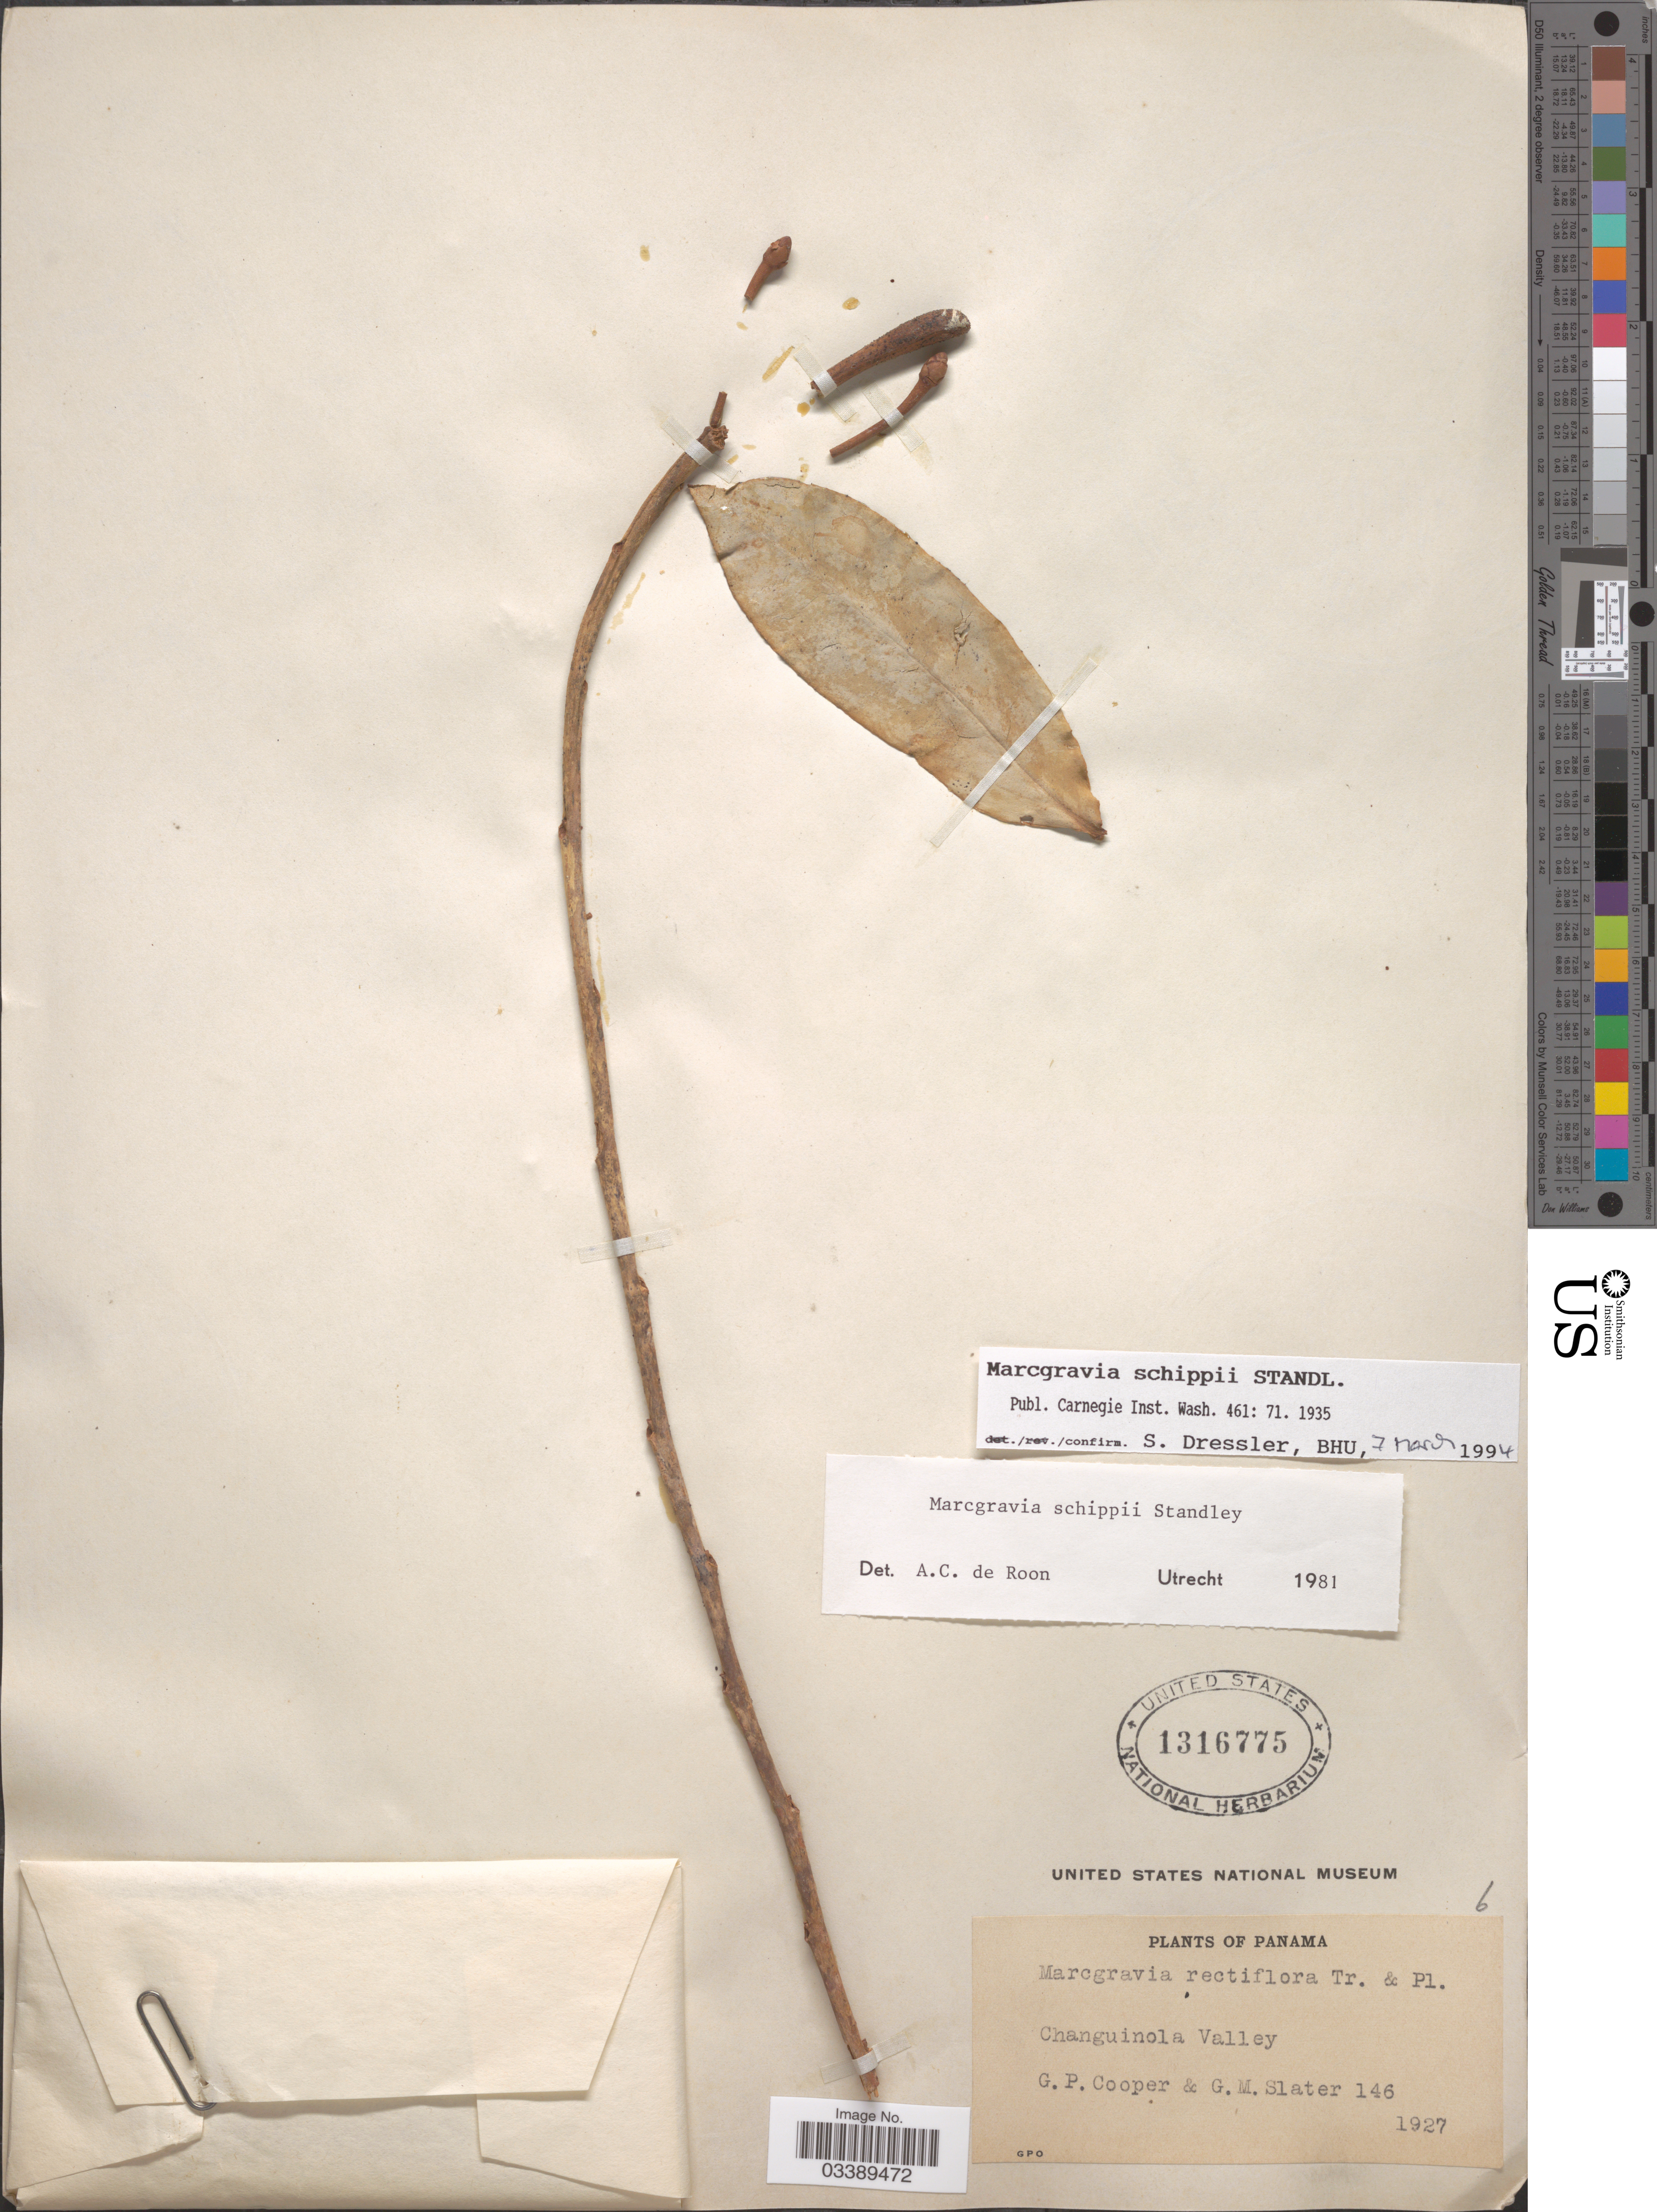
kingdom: Plantae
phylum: Tracheophyta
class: Magnoliopsida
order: Ericales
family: Marcgraviaceae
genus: Marcgravia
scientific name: Marcgravia schippii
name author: Standl.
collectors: G. Cooper & G. Slater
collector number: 146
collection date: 1927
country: Panama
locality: Changuinola Valley.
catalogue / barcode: US 1316775